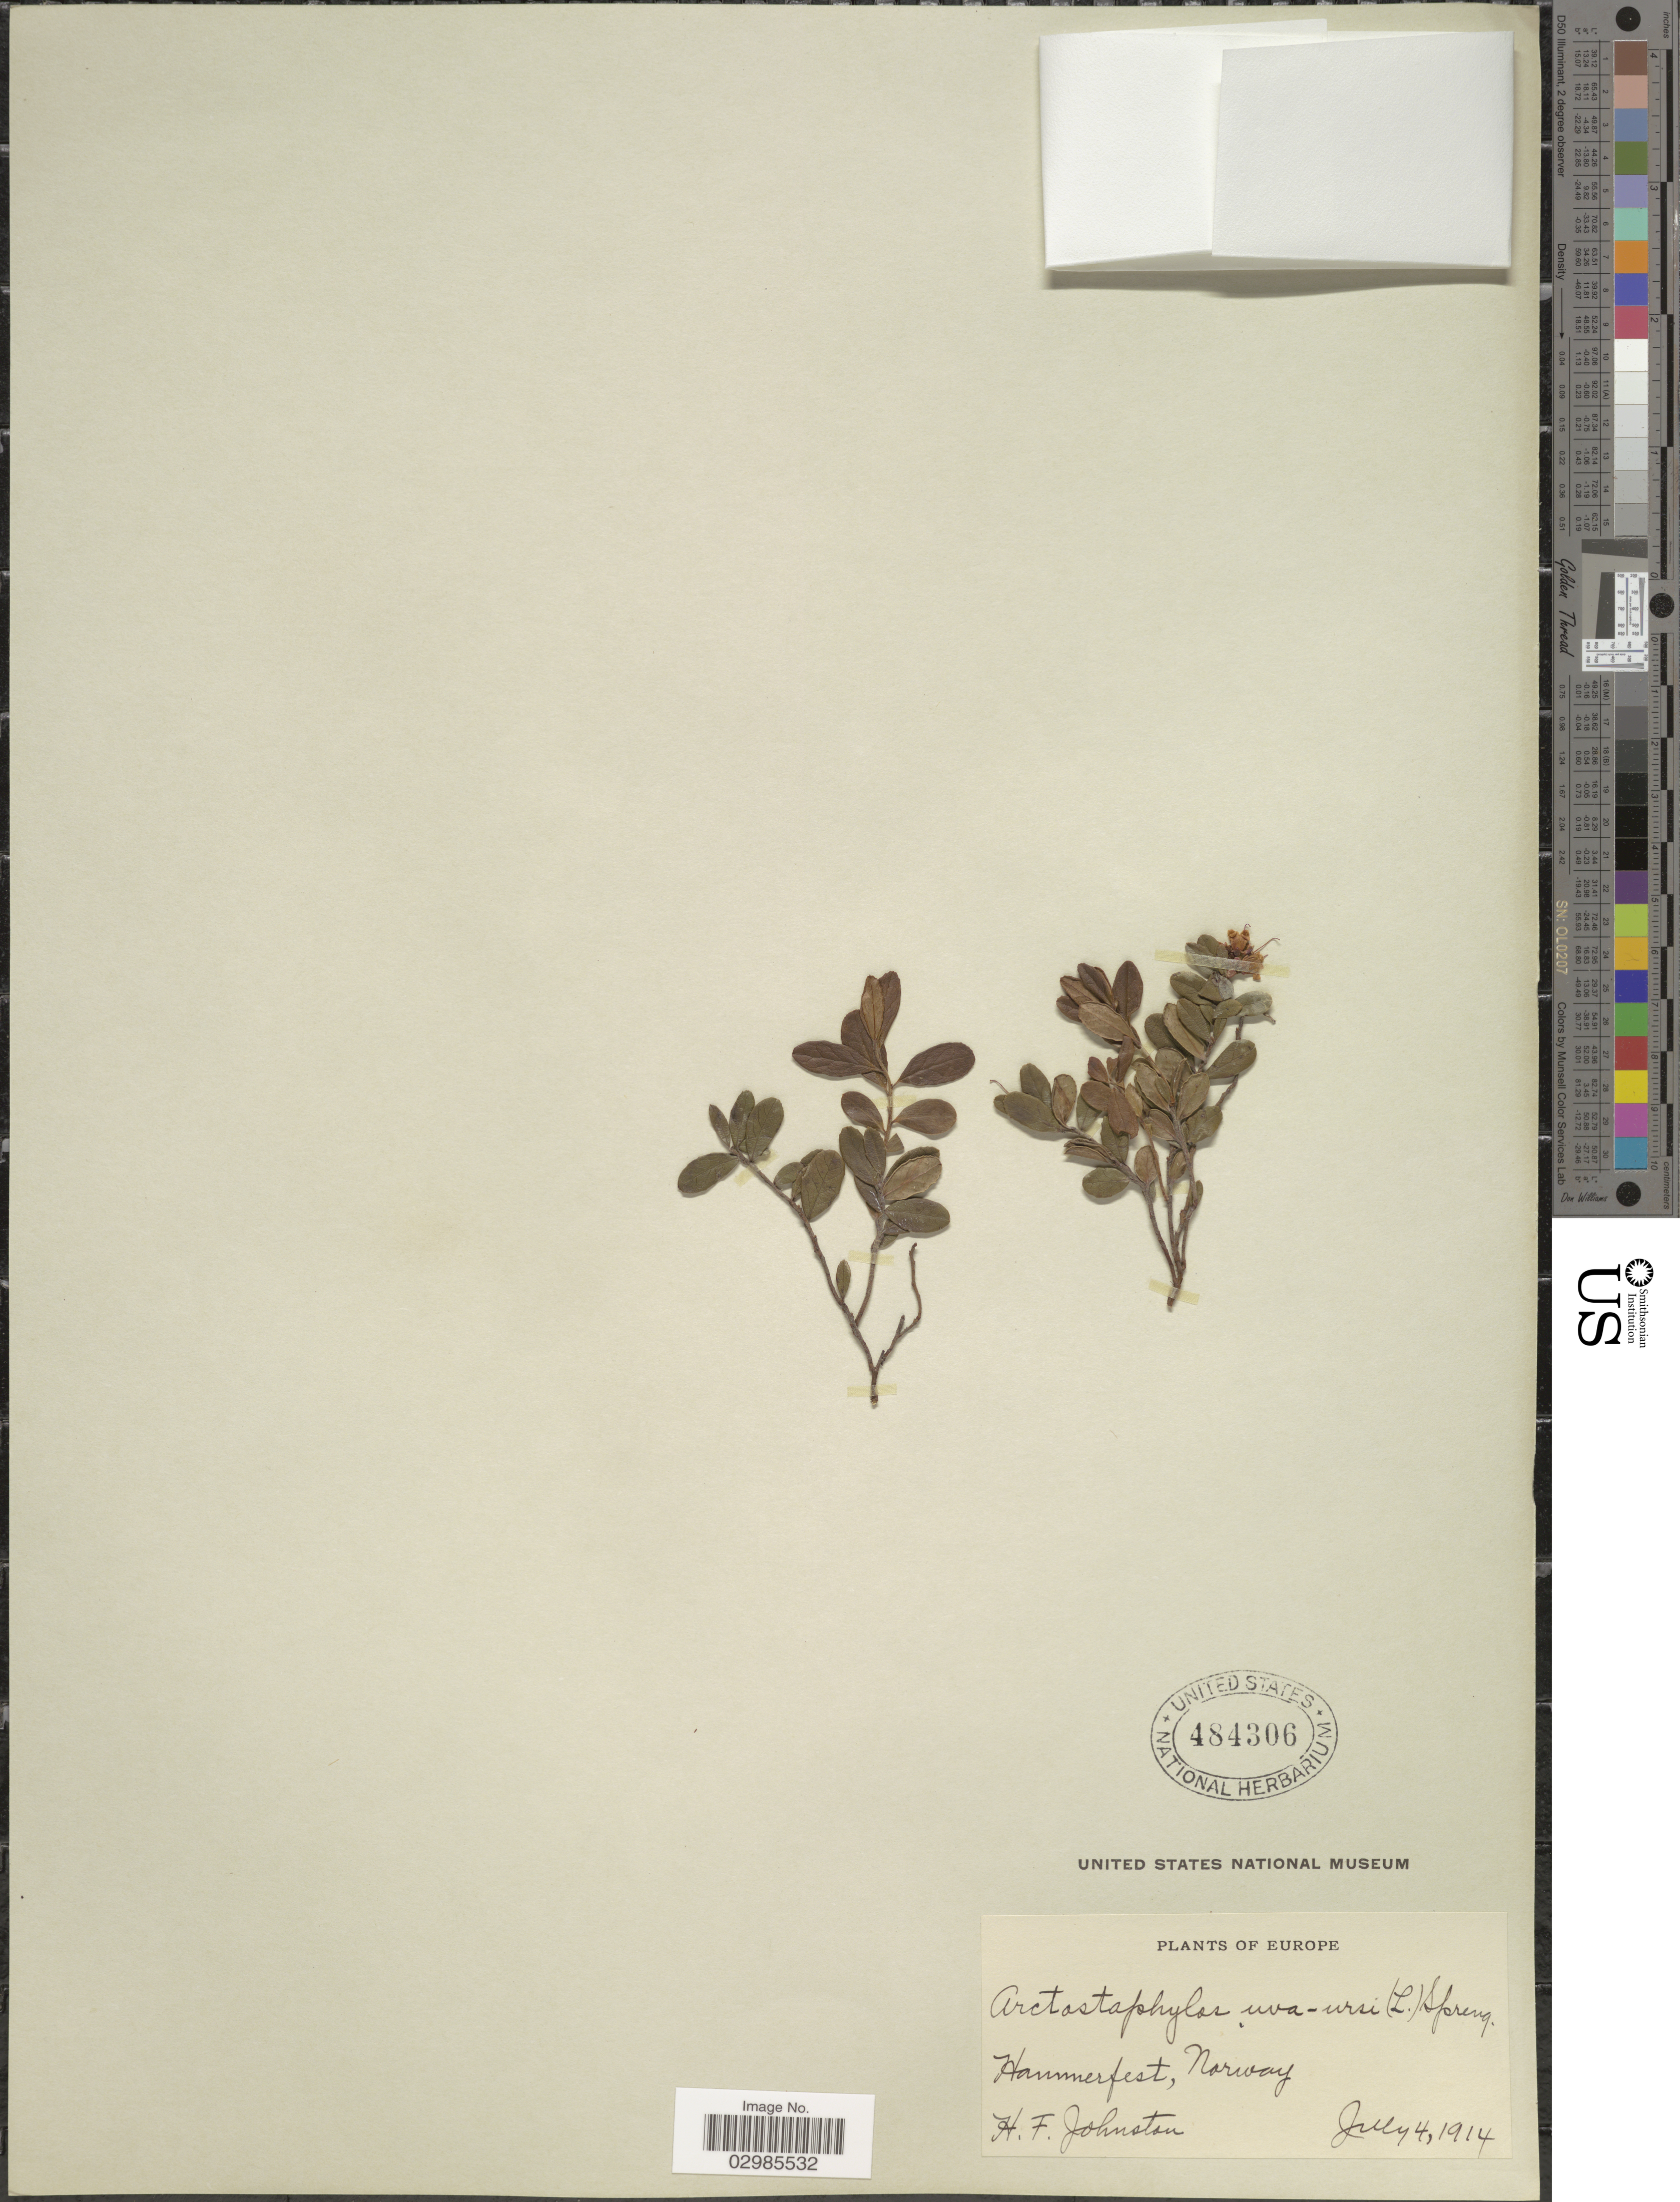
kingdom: Plantae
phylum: Tracheophyta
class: Magnoliopsida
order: Ericales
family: Ericaceae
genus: Arctostaphylos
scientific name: Arctostaphylos uva-ursi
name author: (L.) Spreng.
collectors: H. Johnston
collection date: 1914-07-04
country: Norway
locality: Hammerfest, Norway.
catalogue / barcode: US 484306